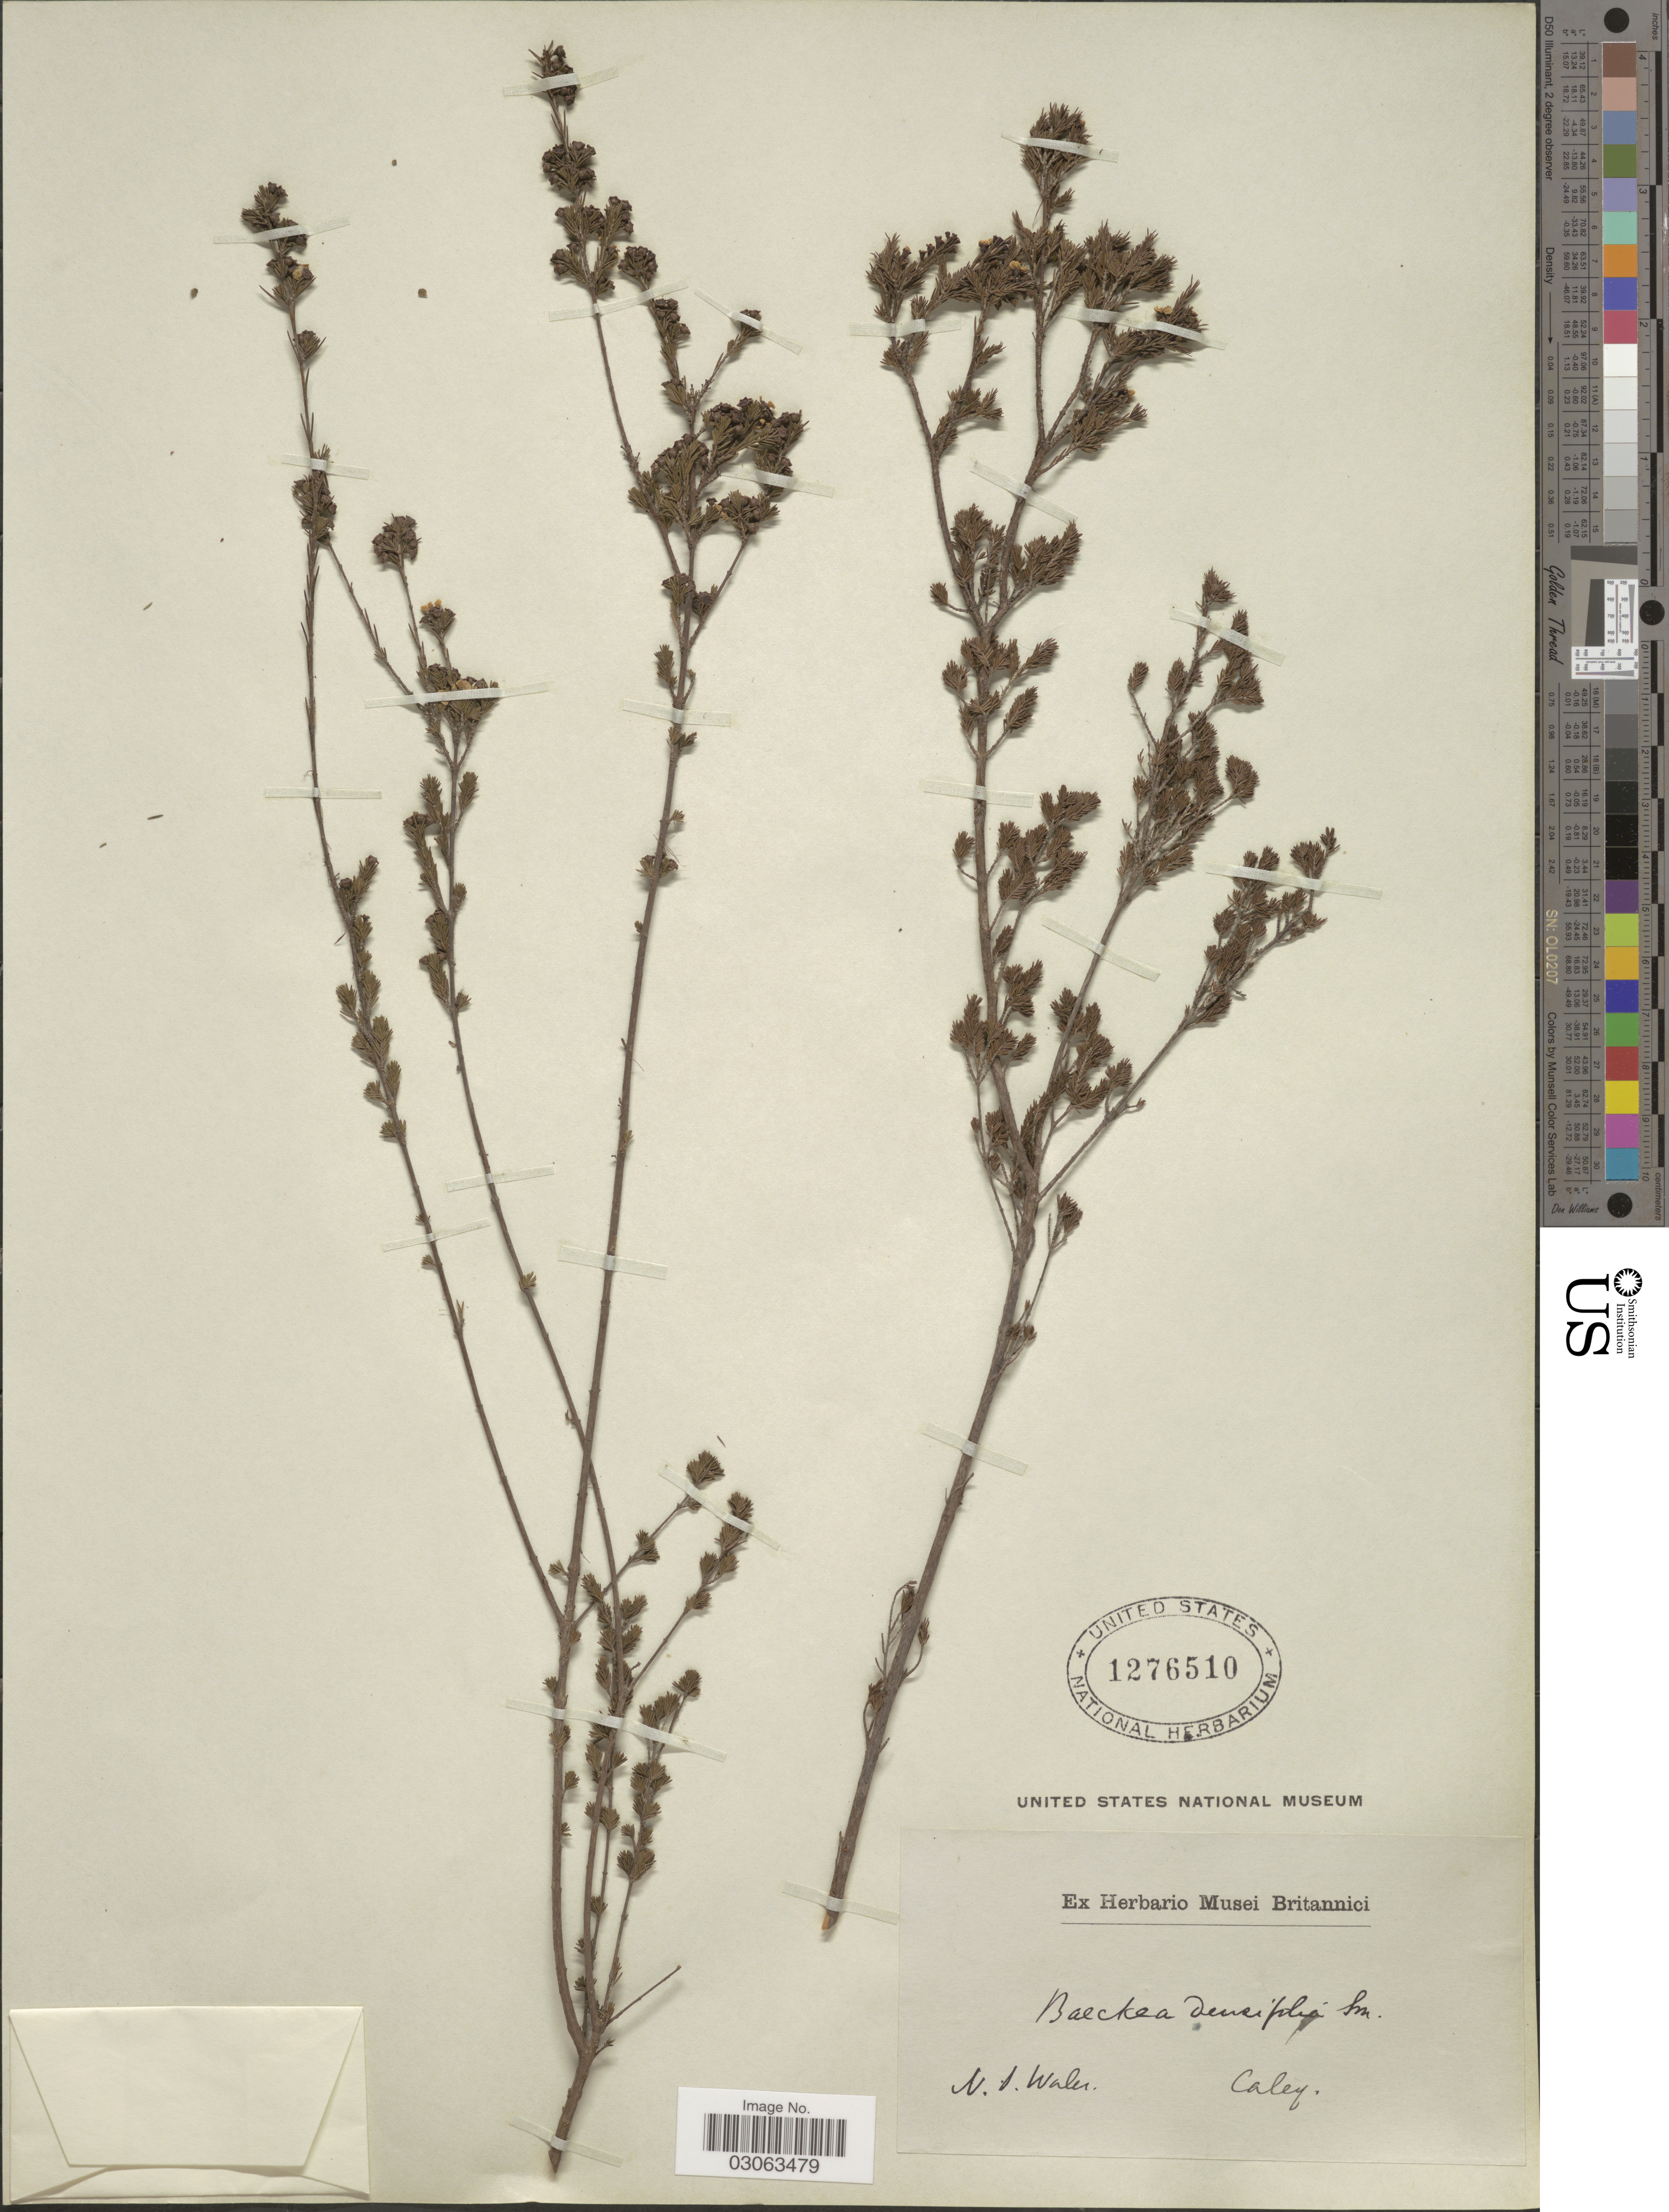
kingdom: Plantae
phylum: Tracheophyta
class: Magnoliopsida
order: Myrtales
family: Myrtaceae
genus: Harmogia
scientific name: Harmogia densifolia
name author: (Sm.) S. Schauer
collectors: -. Caley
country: Australia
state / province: New South Wales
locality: N. S. Wales.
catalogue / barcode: US 1276510